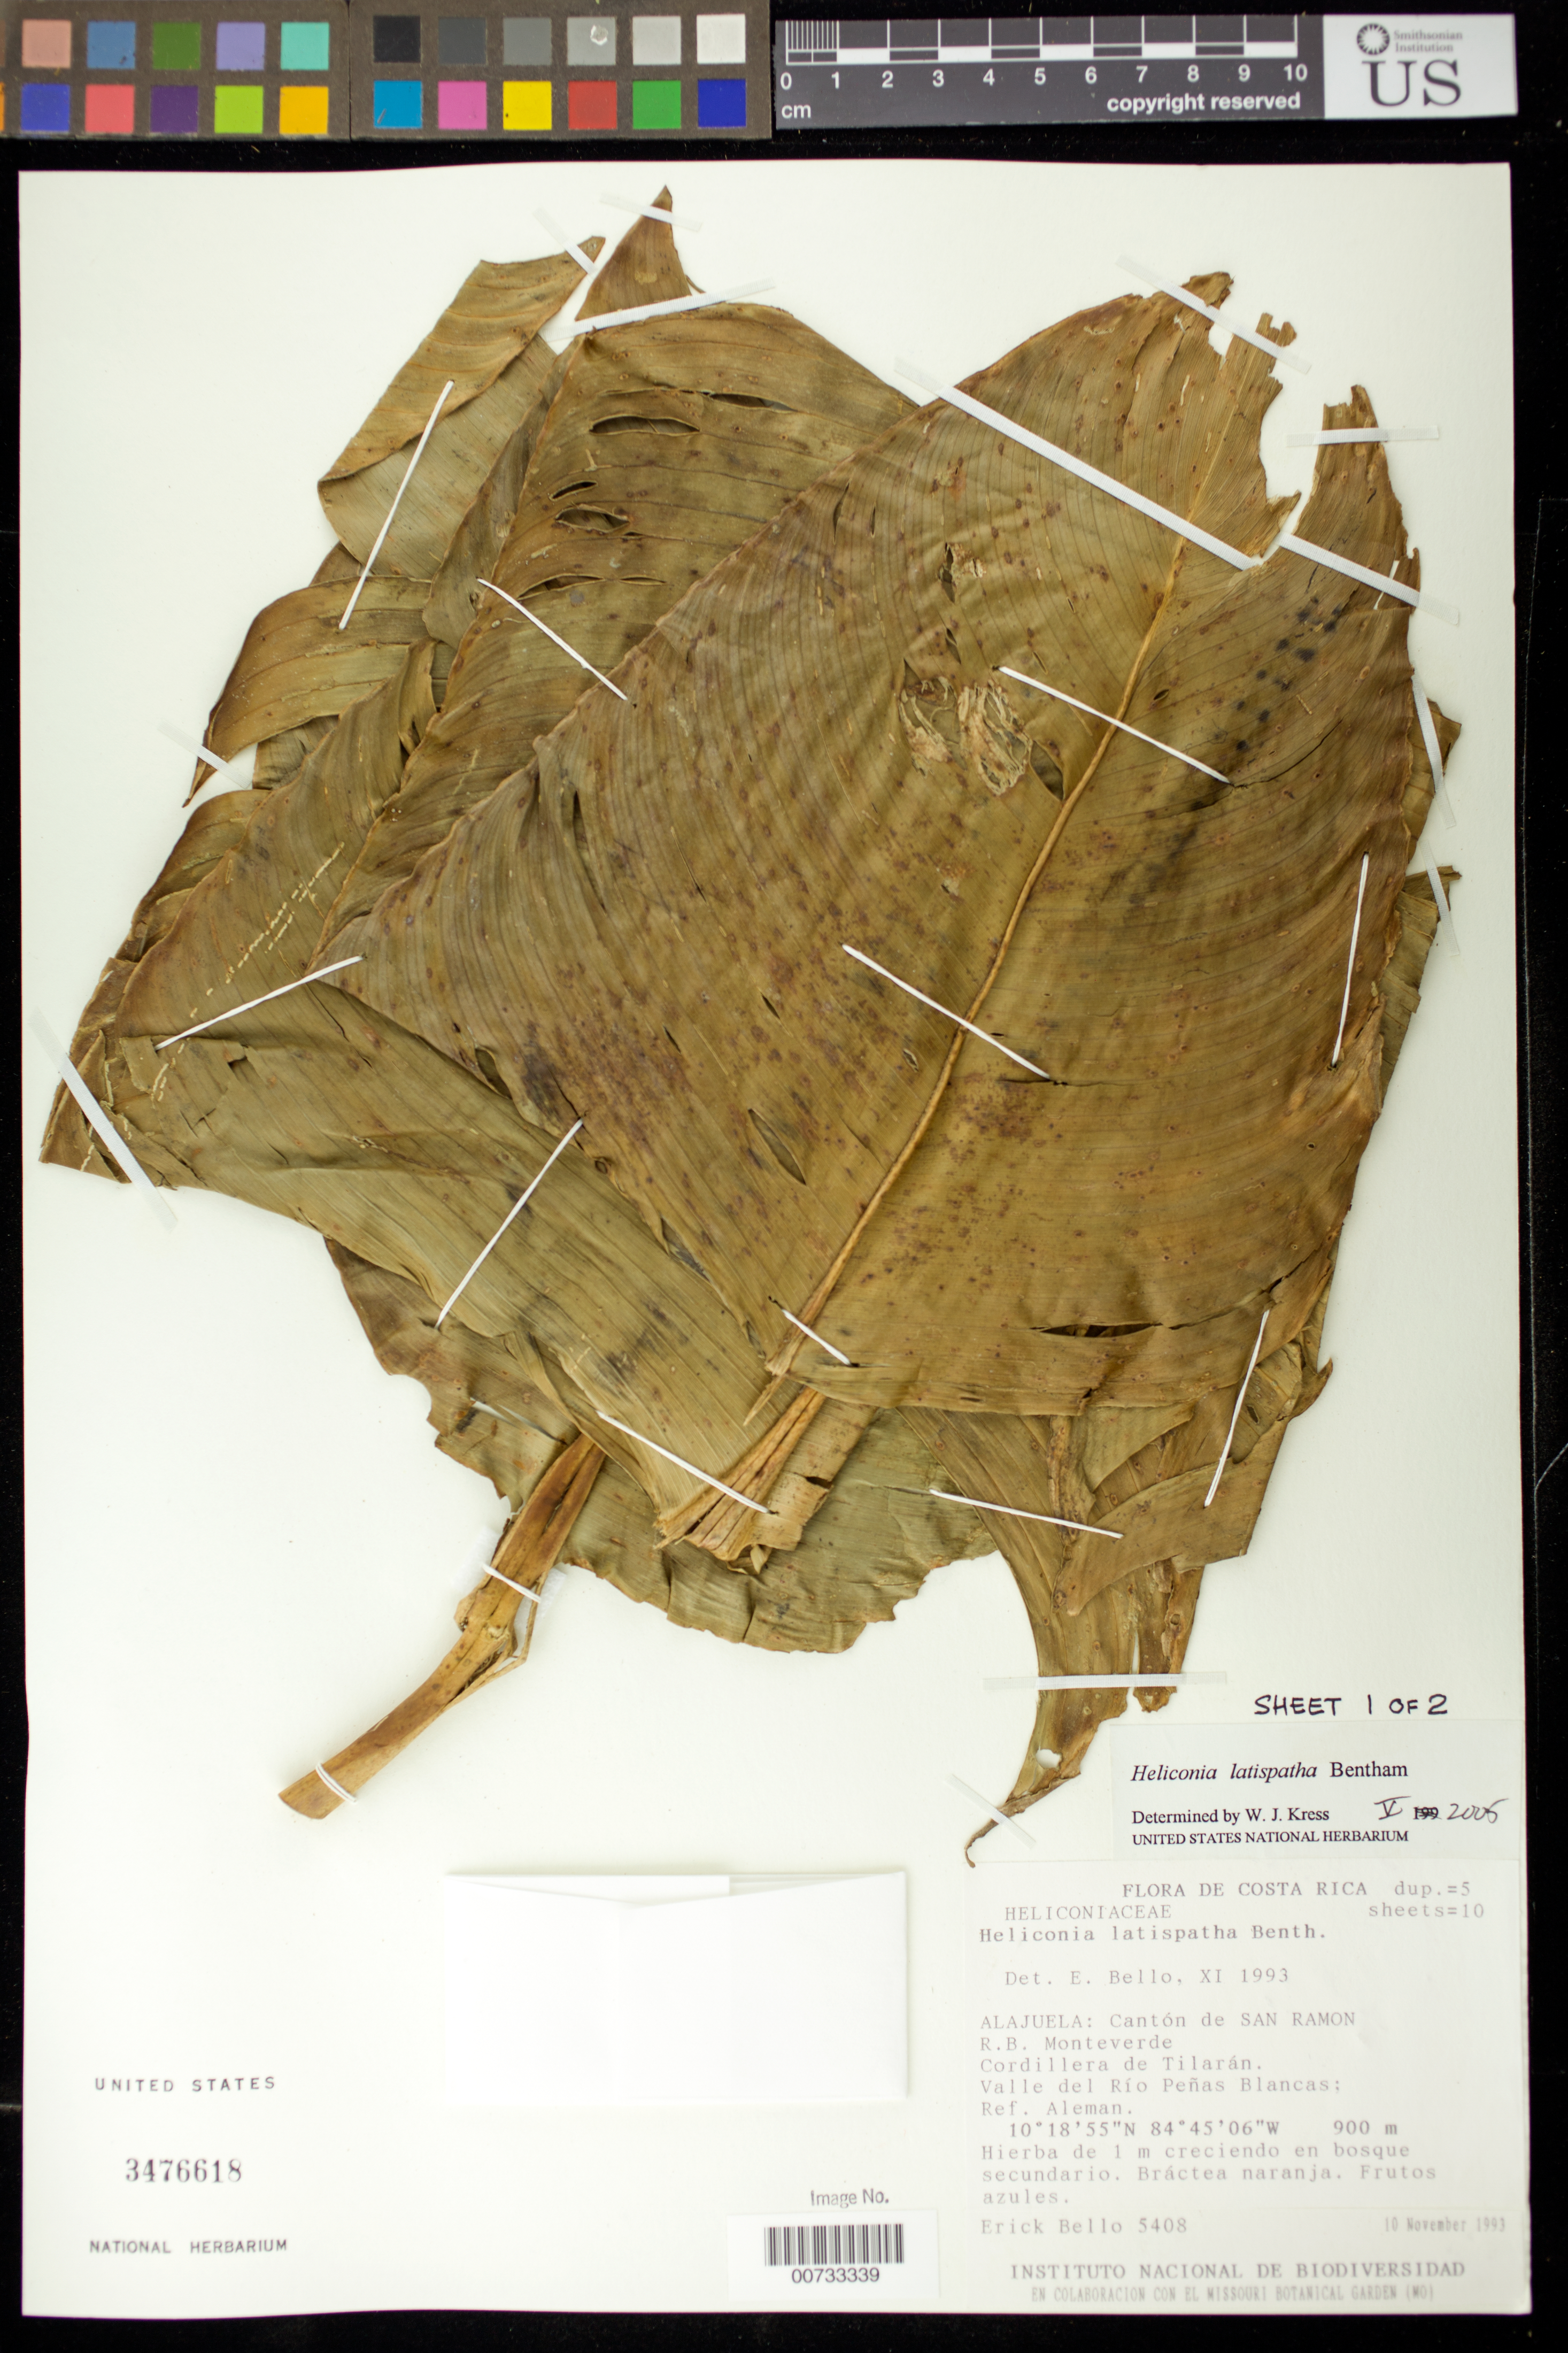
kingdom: Plantae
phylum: Tracheophyta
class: Liliopsida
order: Zingiberales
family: Heliconiaceae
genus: Heliconia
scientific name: Heliconia latispatha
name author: Benth.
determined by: Kress, W. J., (US), Smithsonian Institution - National Museum of Natural History (UNITED STATES)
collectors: E. Bello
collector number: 5408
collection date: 1993-11-10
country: Costa Rica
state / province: Alajuela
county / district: San Ramon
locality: R.B. Monteverde, Cordillera de Tilaran, Valle del Rio Penas Blancas.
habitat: Creciendo en bosque secundario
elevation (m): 900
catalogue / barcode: US 3476618